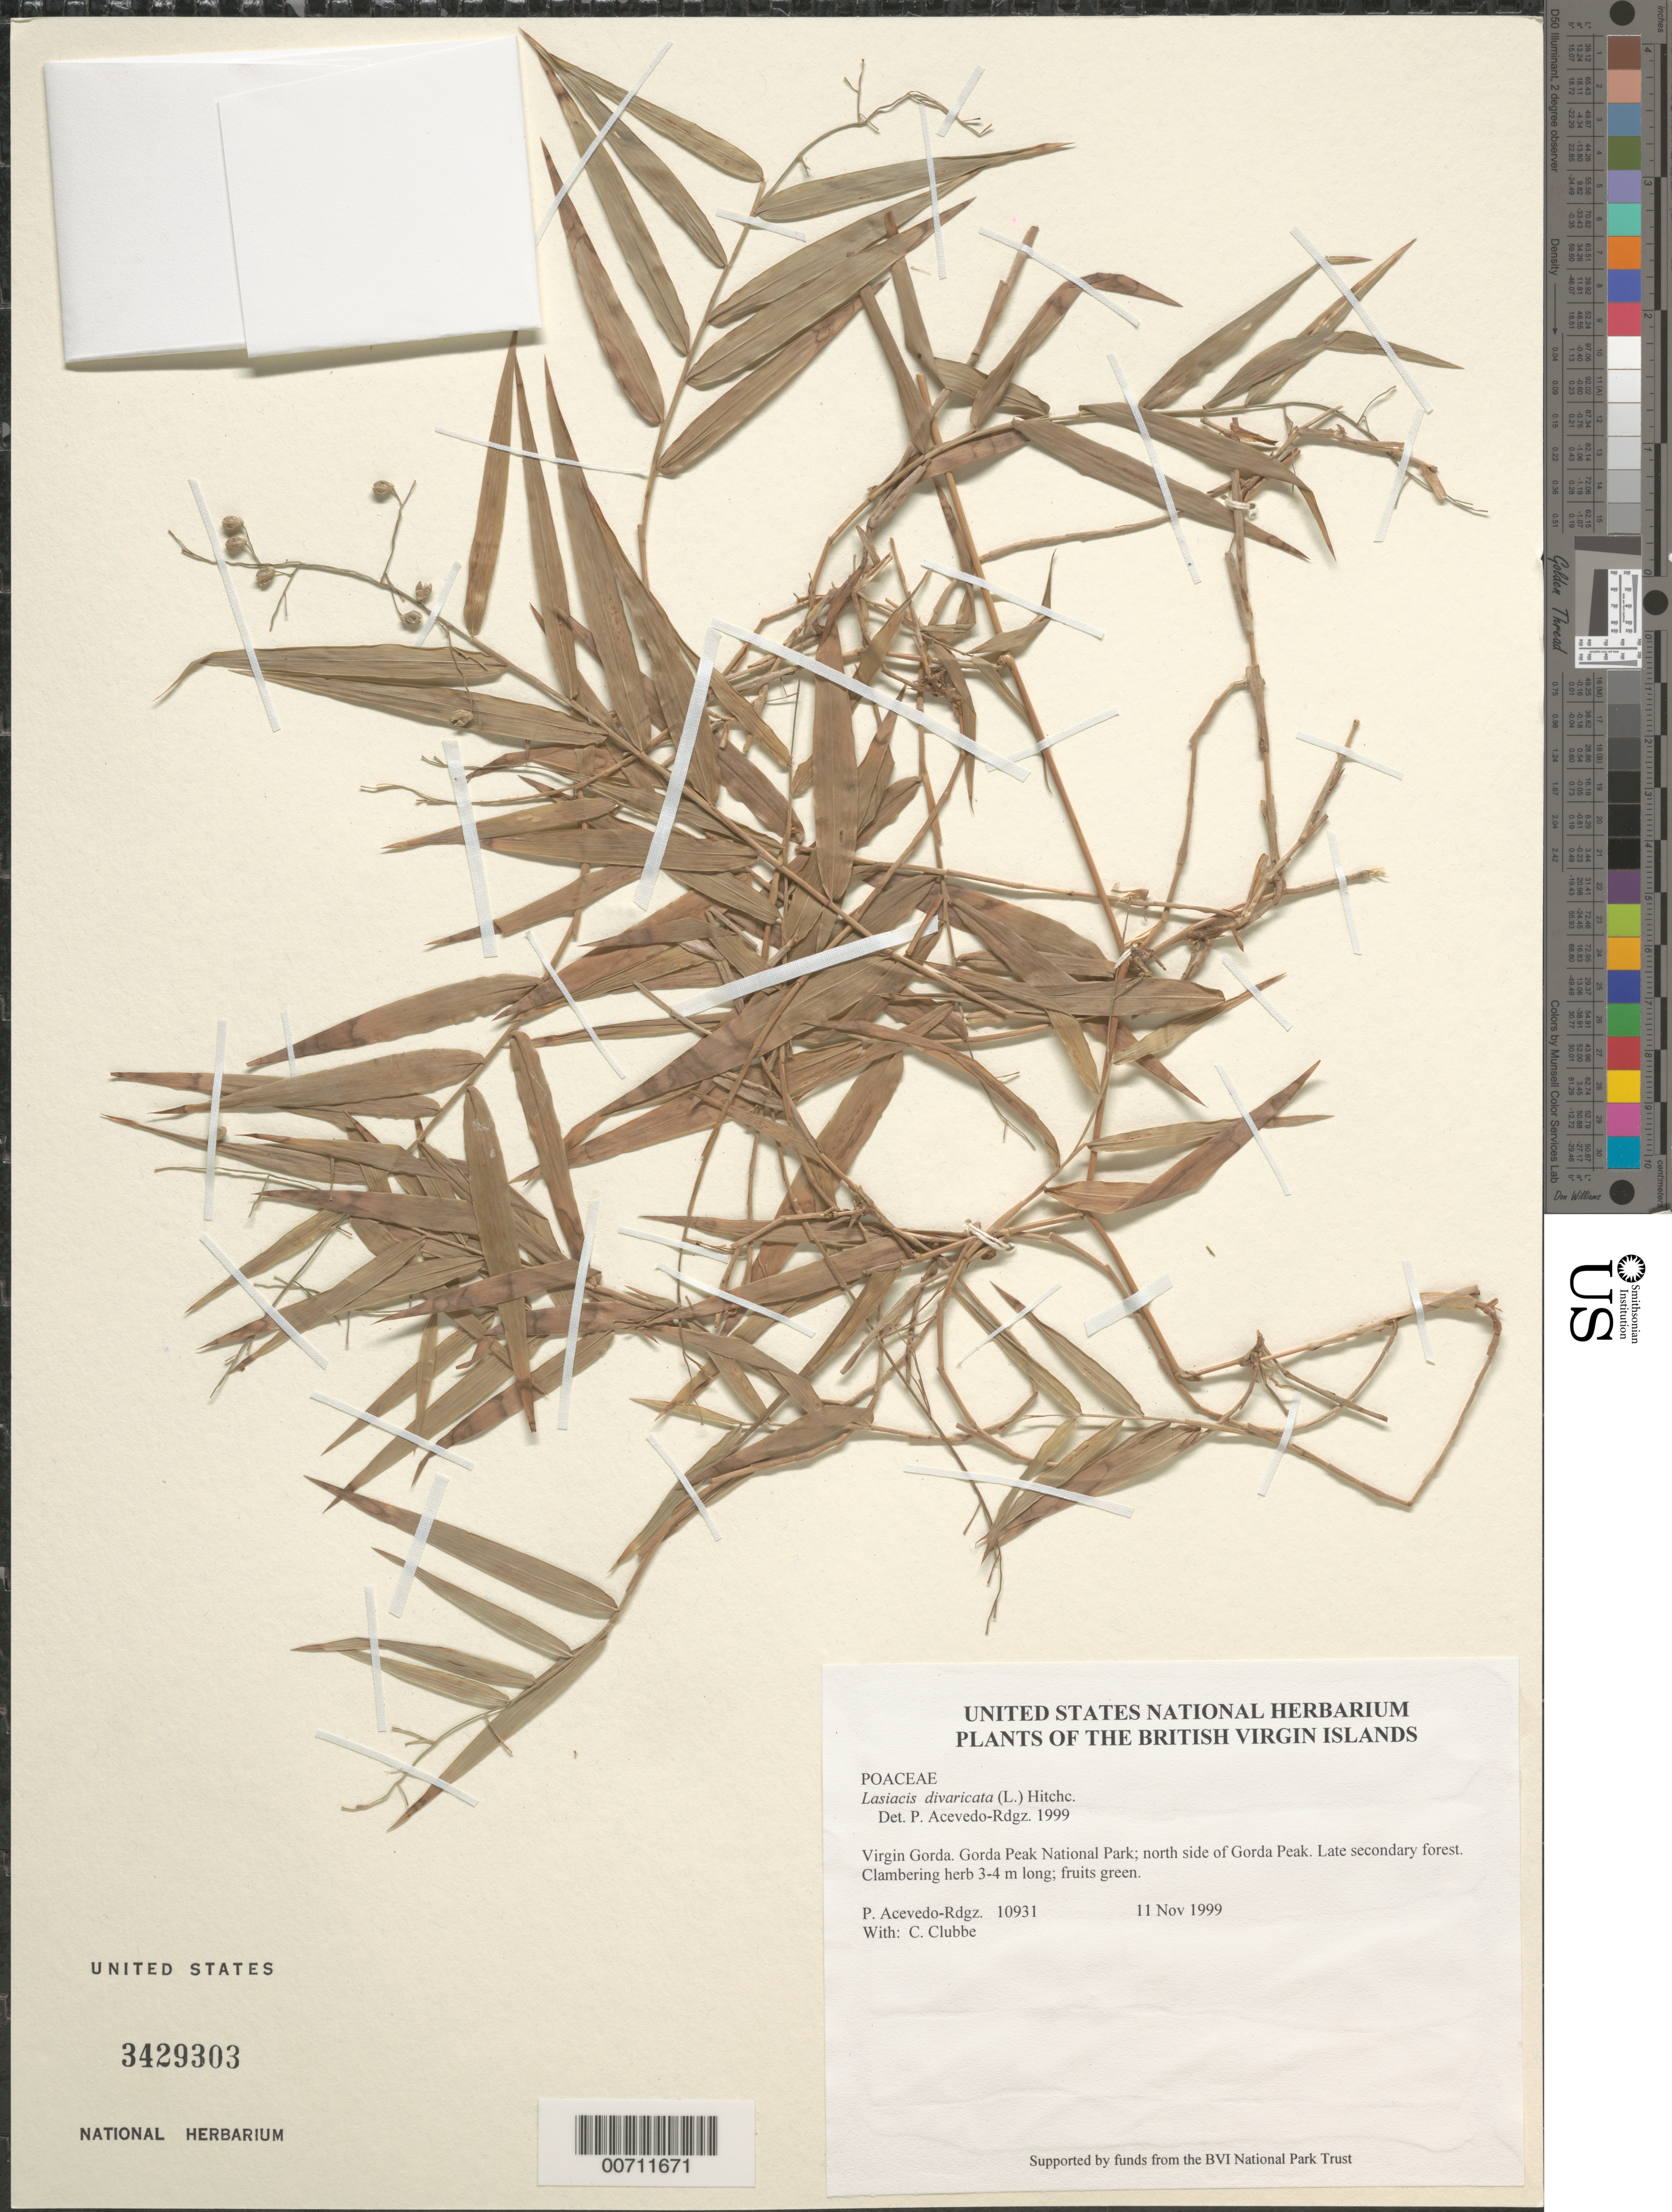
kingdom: Plantae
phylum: Tracheophyta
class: Liliopsida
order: Poales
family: Poaceae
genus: Lasiacis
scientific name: Lasiacis divaricata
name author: (L.) Hitchc.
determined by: Acevedo-Rodríguez, P., (BOT), Smithsonian Institution - National Museum of Natural History (UNITED STATES)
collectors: P. Acevedo-Rodr., C. Clubbe, M. Gillman & C. Hankamer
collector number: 10931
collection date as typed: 11 Nov 1999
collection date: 1999-11-11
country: British Virgin Islands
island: Virgin Gorda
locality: Gorda Peak National Park; north side of Gorda Peak.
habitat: Late secondary forest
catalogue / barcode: US 3429303